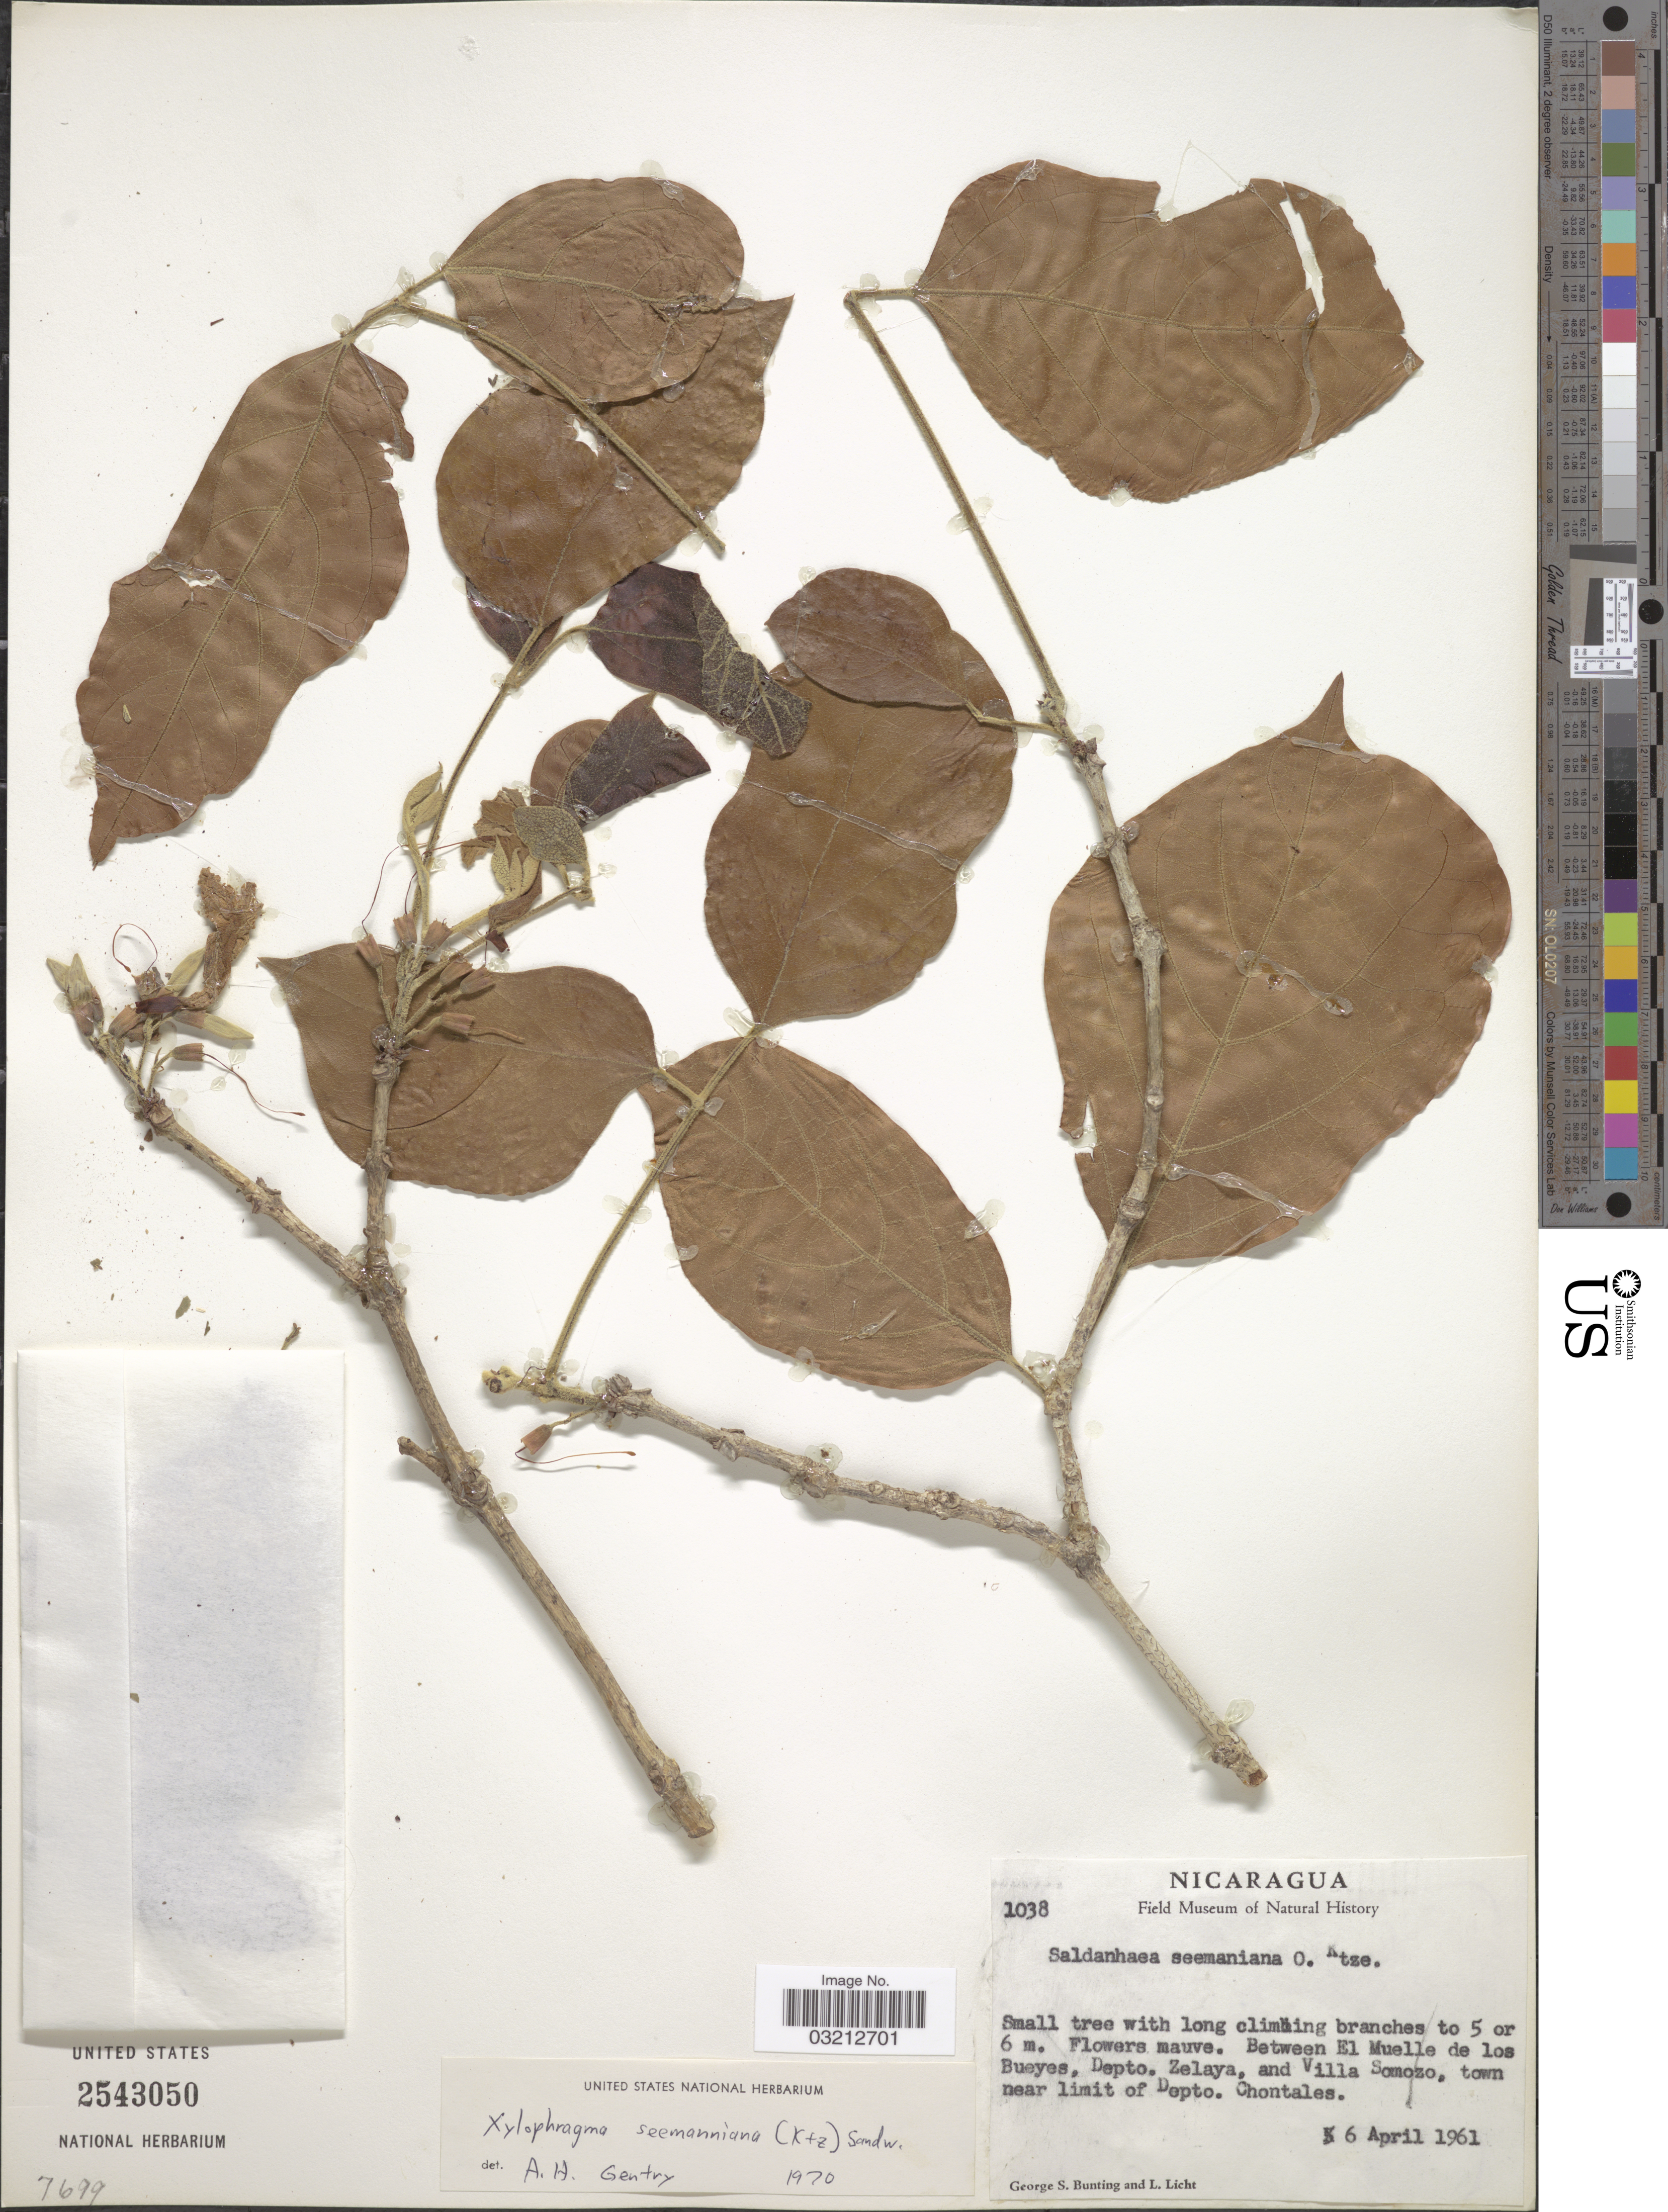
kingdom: Plantae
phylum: Tracheophyta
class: Magnoliopsida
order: Lamiales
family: Bignoniaceae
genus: Xylophragma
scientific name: Xylophragma seemannianum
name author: (Kuntze) Sandwith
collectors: G. S. Bunting & L. Licht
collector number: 1038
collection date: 1961-04-06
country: Nicaragua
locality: Between El Muelle de los Bueyes, Depto. Zelaya, and Villa Somozo, town near limit of Depto. Chontales.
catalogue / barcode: US 2543050